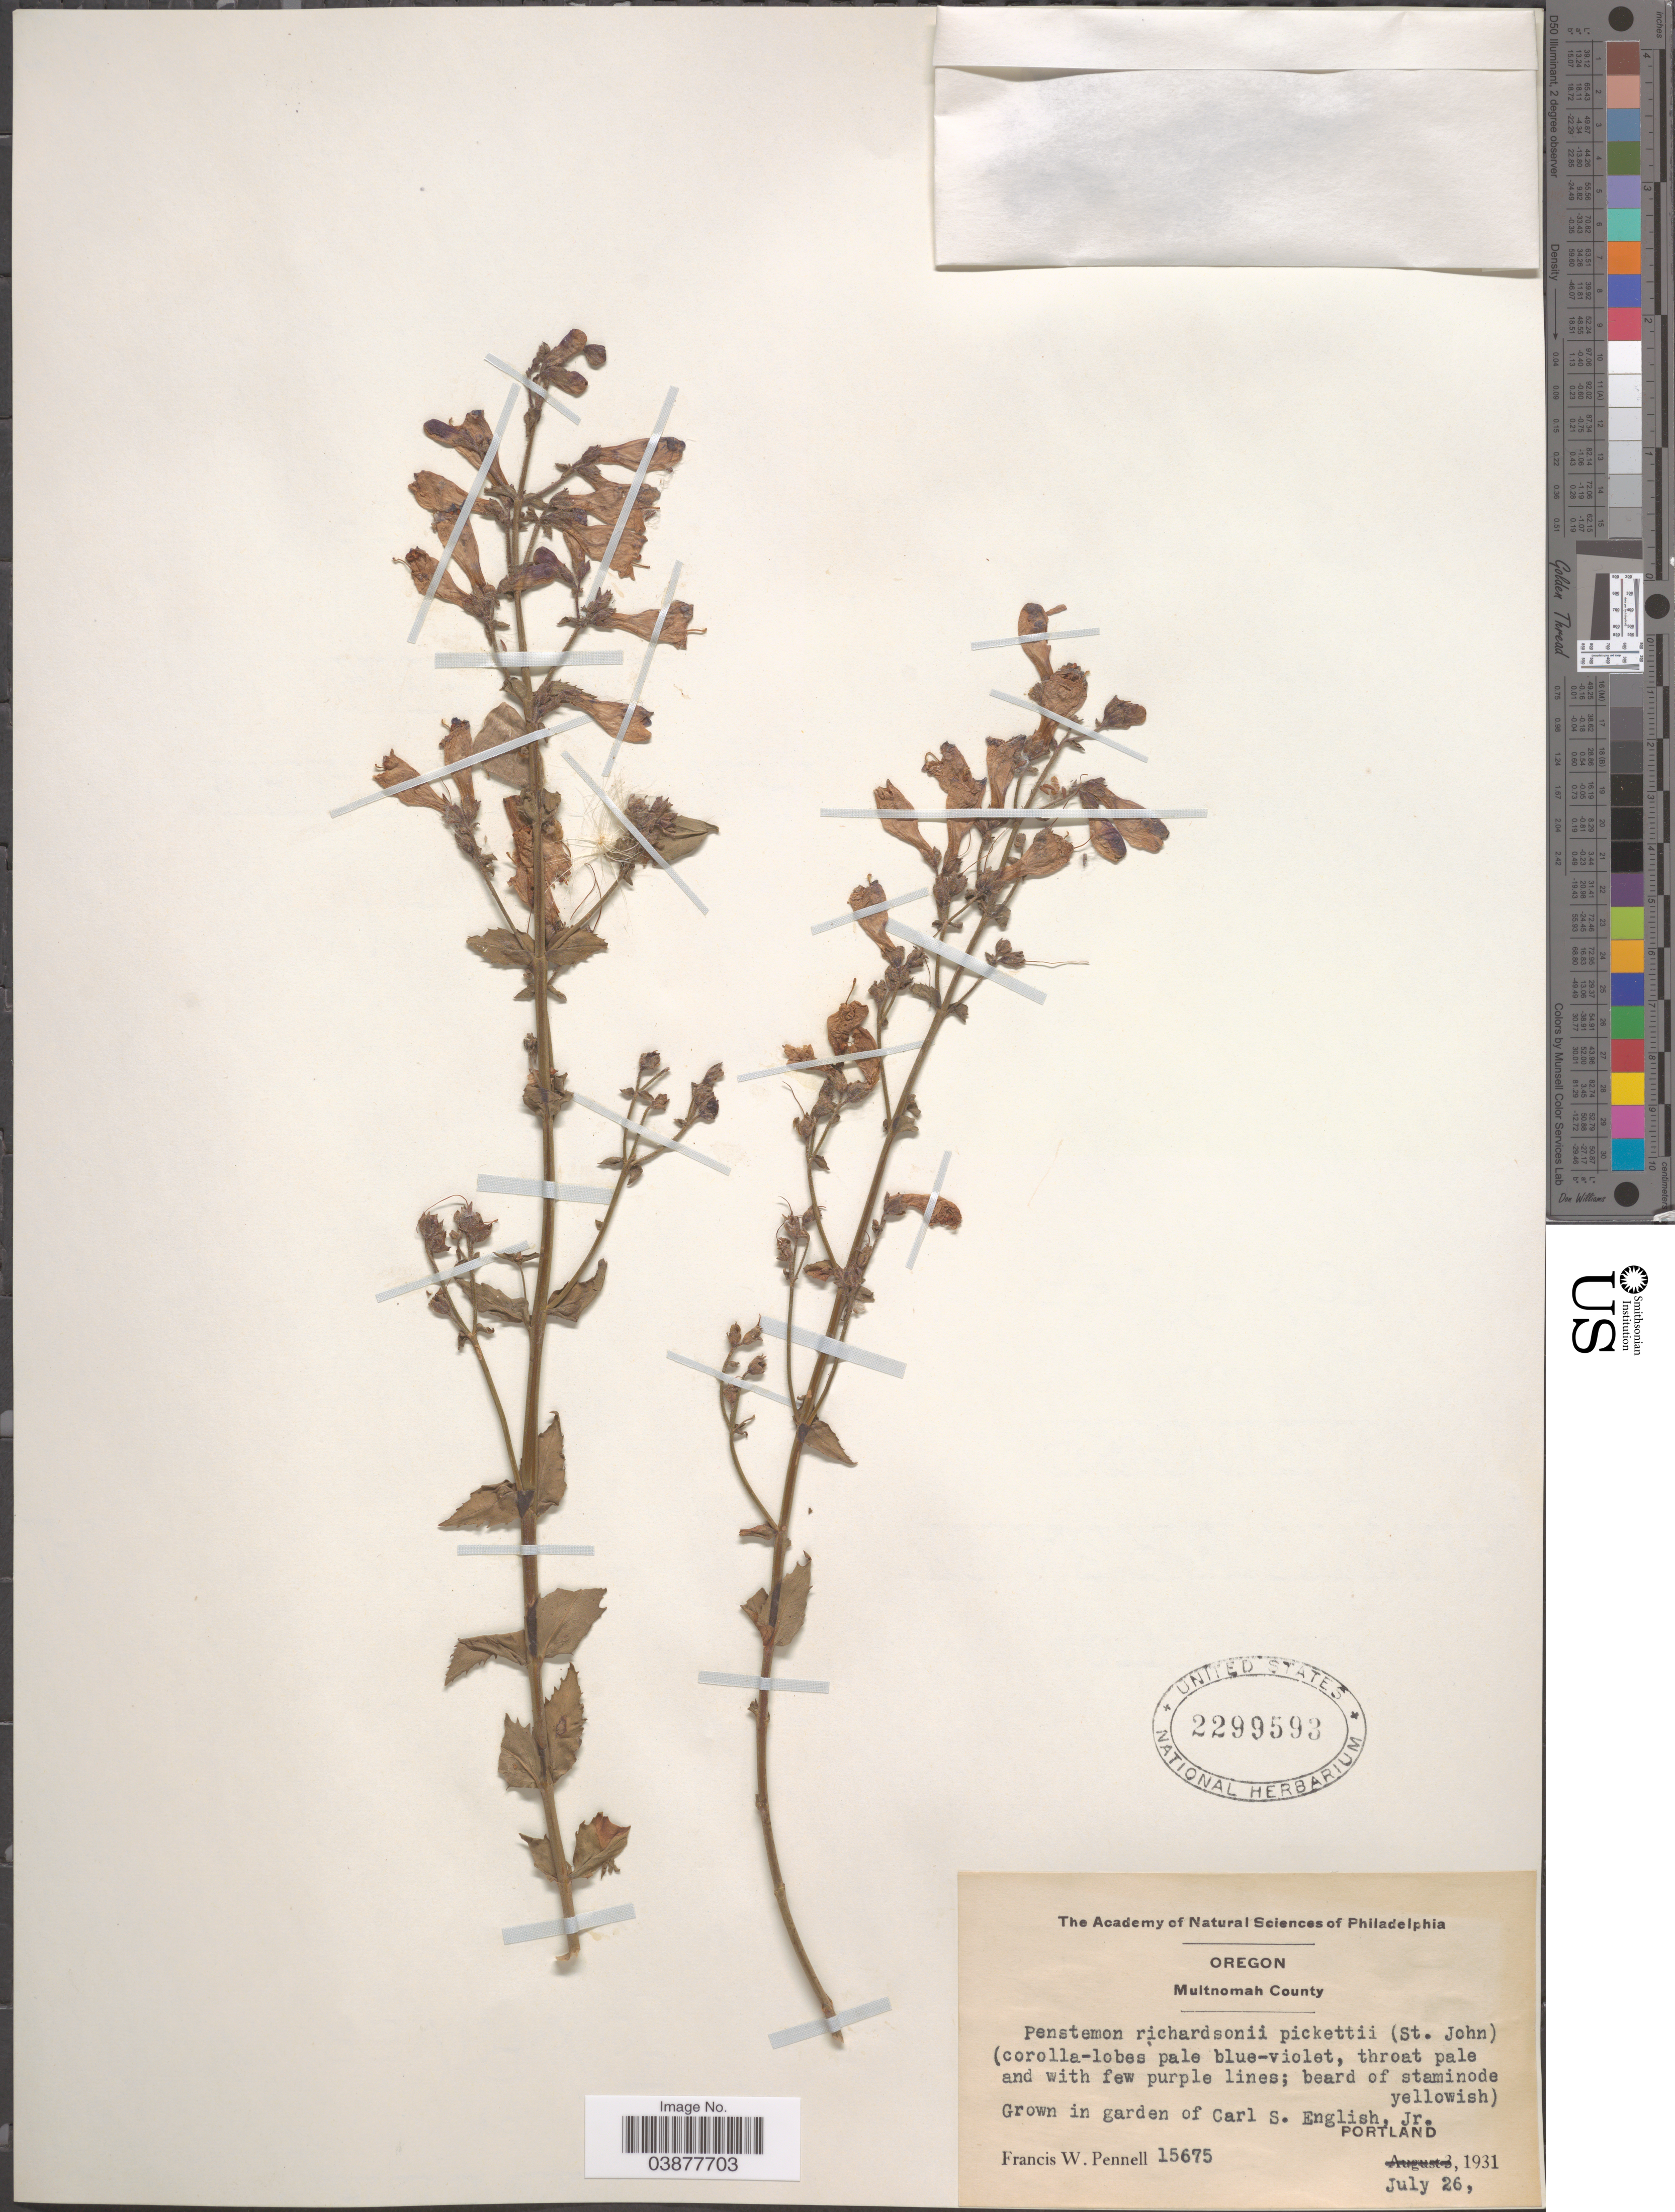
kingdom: Plantae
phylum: Tracheophyta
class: Magnoliopsida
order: Lamiales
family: Plantaginaceae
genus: Penstemon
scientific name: Penstemon richardsonii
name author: Douglas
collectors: F. W. Pennell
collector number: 15675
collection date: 1931-07-26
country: United States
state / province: Oregon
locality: Multnomah County. In garden of Carl S. English, Jr. Portland.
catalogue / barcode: US 2299593